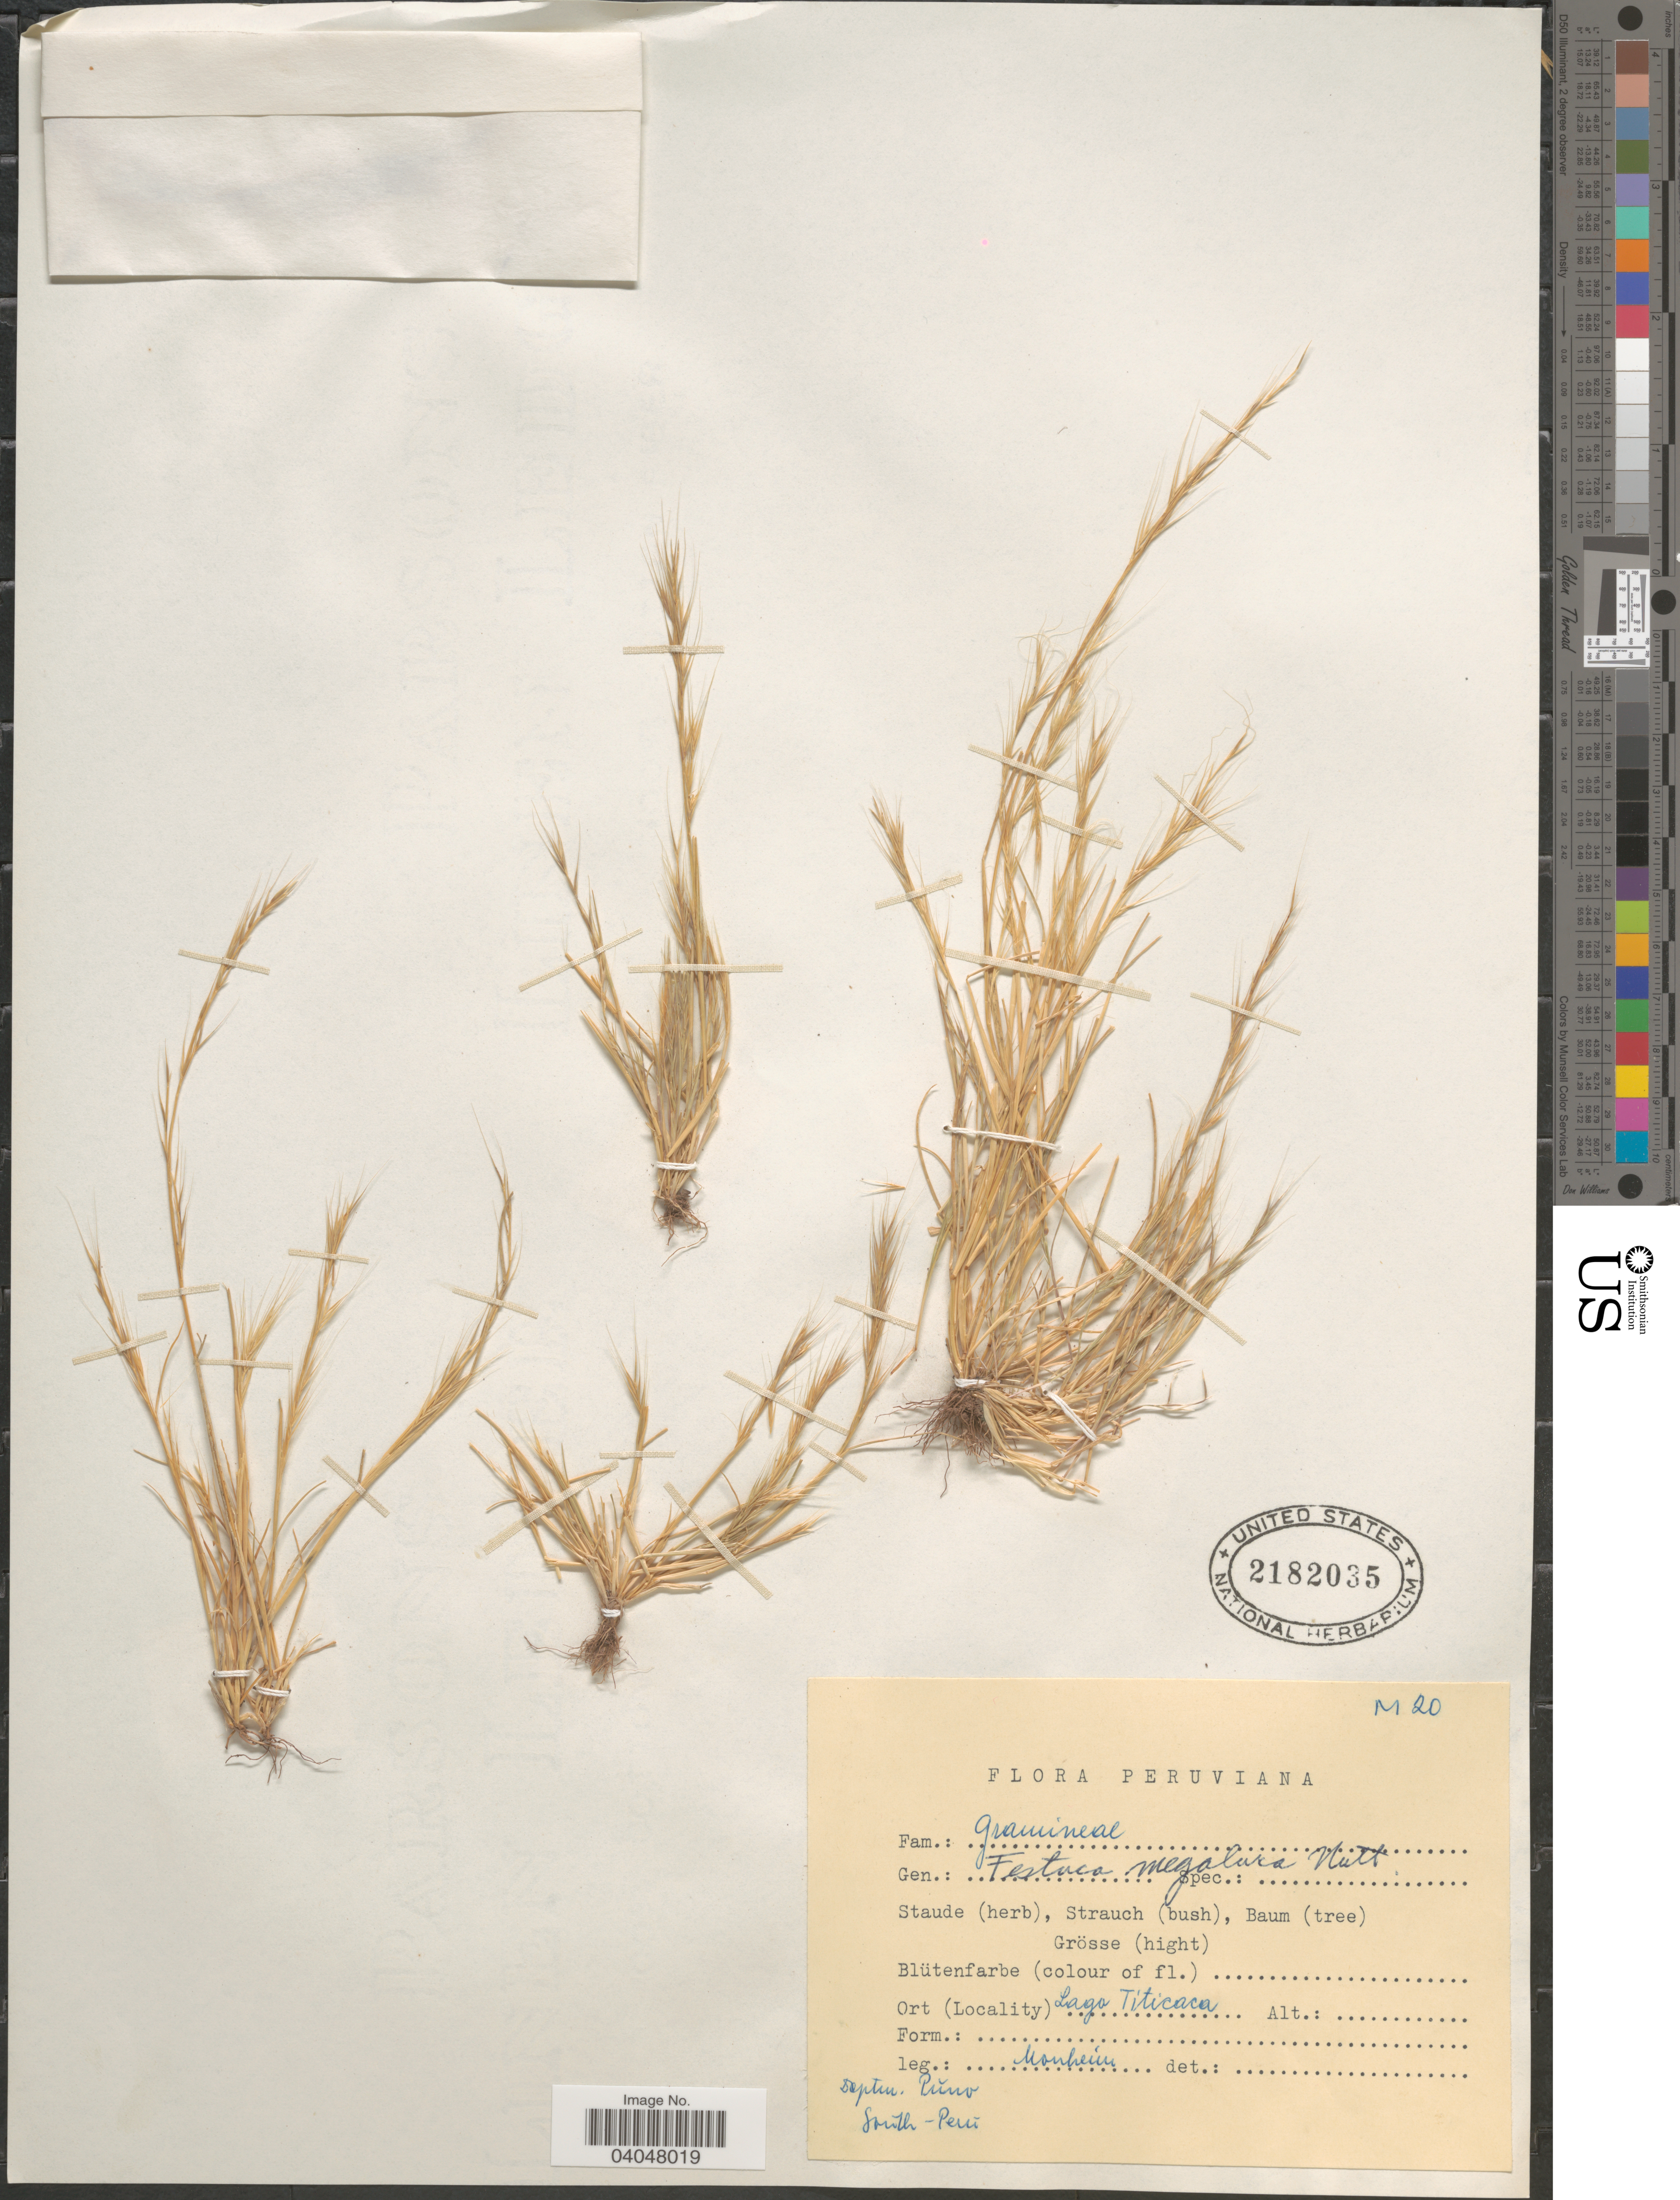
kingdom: Plantae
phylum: Tracheophyta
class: Liliopsida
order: Poales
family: Poaceae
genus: Festuca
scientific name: Festuca megalura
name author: Nutt.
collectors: Monheim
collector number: M20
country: Peru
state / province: Puno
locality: Lago Titicaca. Deptm. Pŭno. South-Peru.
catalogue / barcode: US 2182035